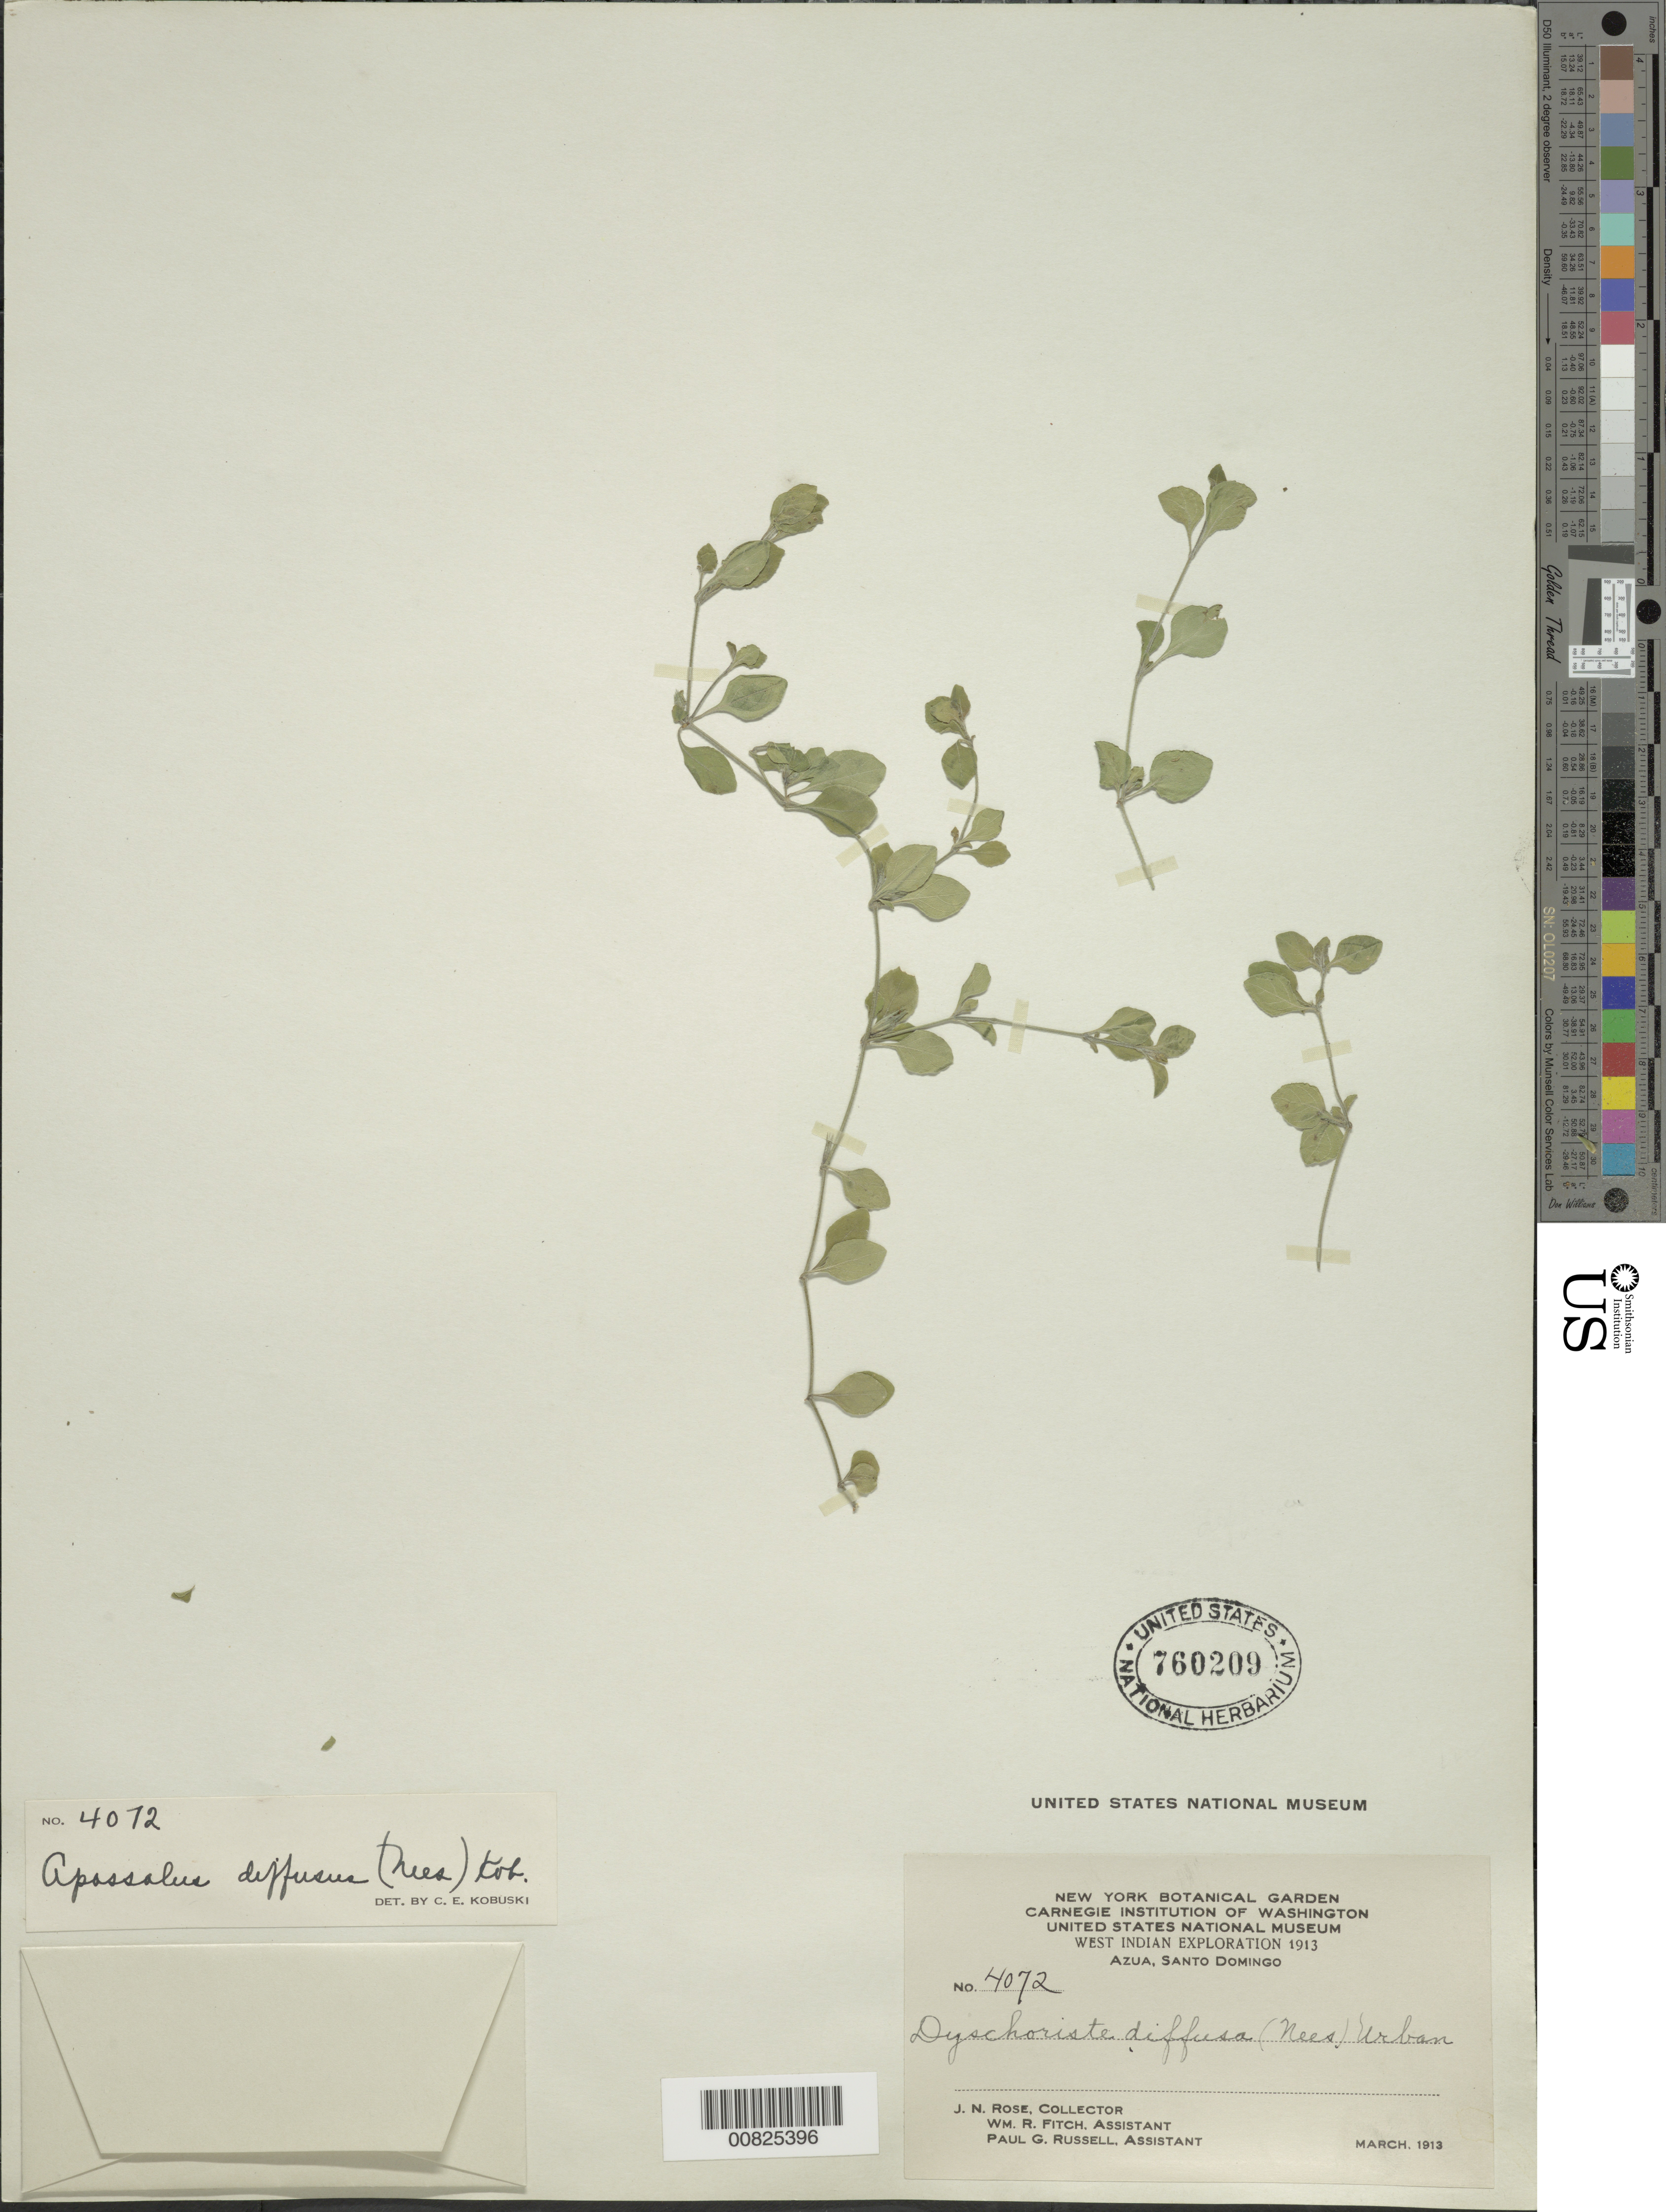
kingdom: Plantae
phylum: Tracheophyta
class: Magnoliopsida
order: Lamiales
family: Acanthaceae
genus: Apassalus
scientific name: Apassalus diffusus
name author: (Nees) Kobuski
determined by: Kobuski, C. E.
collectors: J. N. Rose, W. R. Fitch & P. G. Russell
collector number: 4072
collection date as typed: Mar 1913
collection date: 1913-03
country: Dominican Republic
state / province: Azua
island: Hispaniola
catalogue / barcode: US 760209